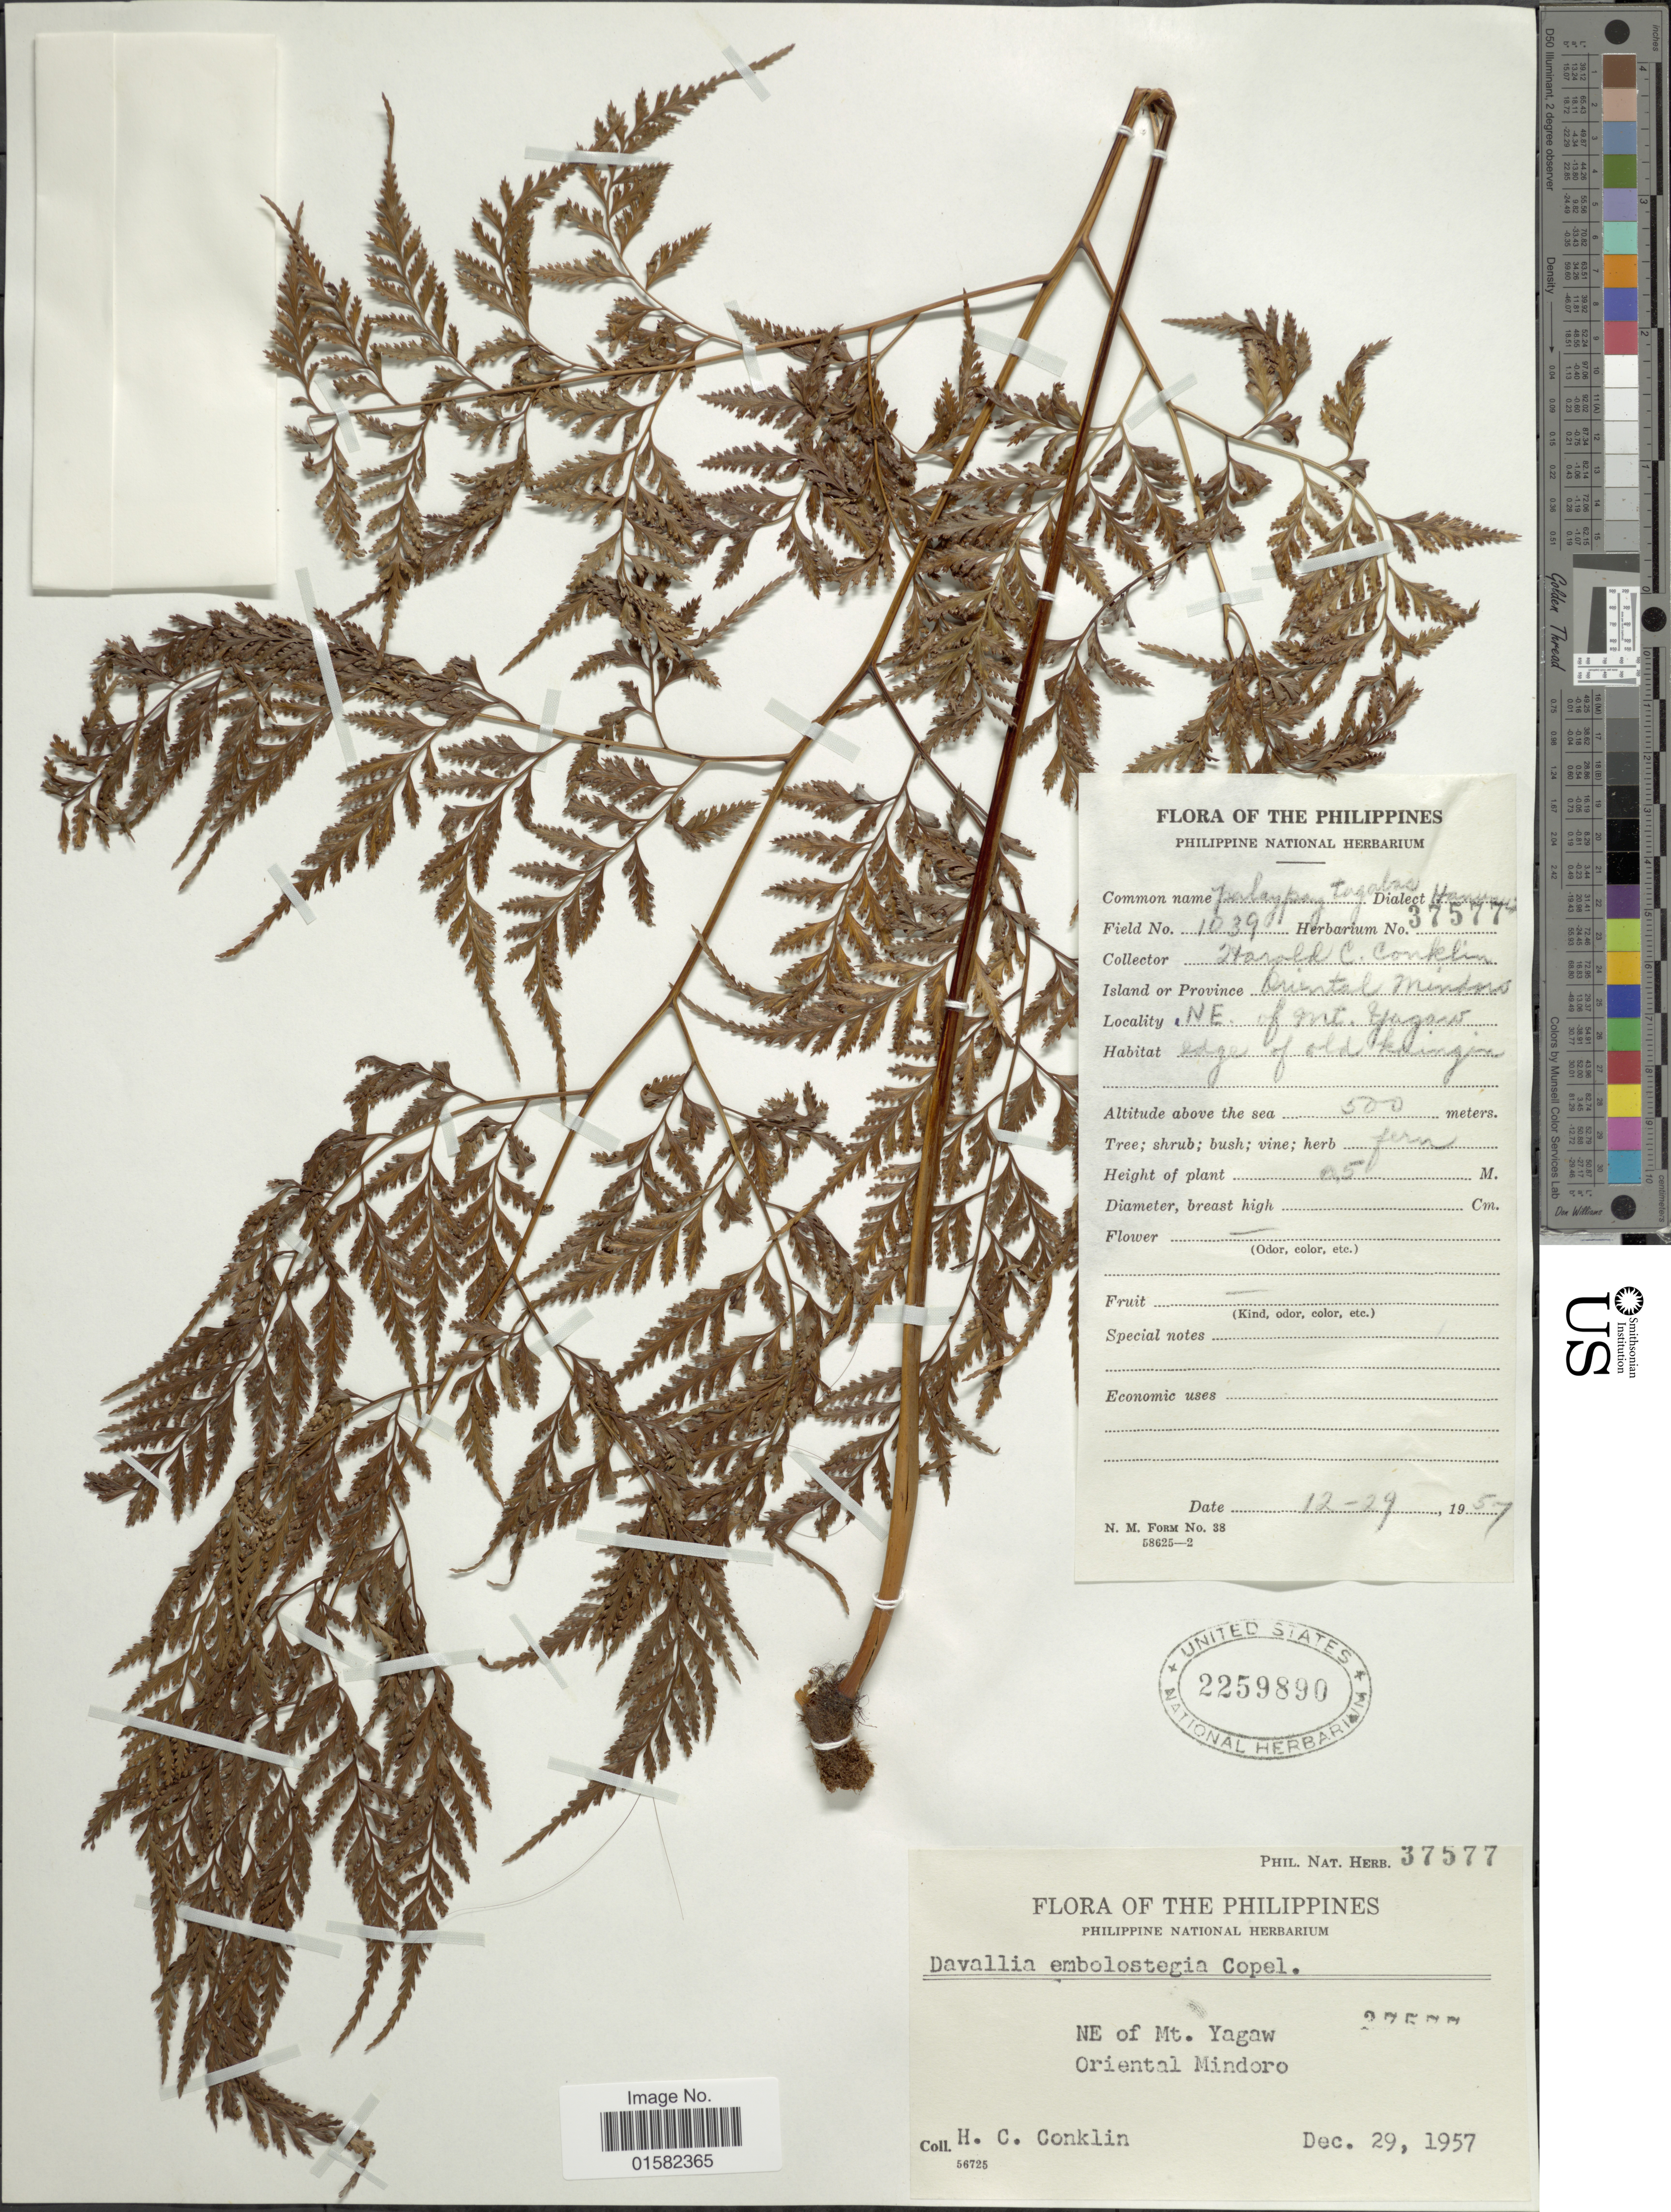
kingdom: Plantae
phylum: Tracheophyta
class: Polypodiopsida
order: Polypodiales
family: Davalliaceae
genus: Wibelia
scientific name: Wibelia embolostegia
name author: (Colla) M. Kato & Tsutsumi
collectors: H. Conklin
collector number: Phil. Nat. Herb. 37577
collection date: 1957-12-29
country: Philippines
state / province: Mimaropa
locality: NE of Mt. Yagaw, Oriental Mindoro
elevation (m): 500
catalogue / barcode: US 2259890